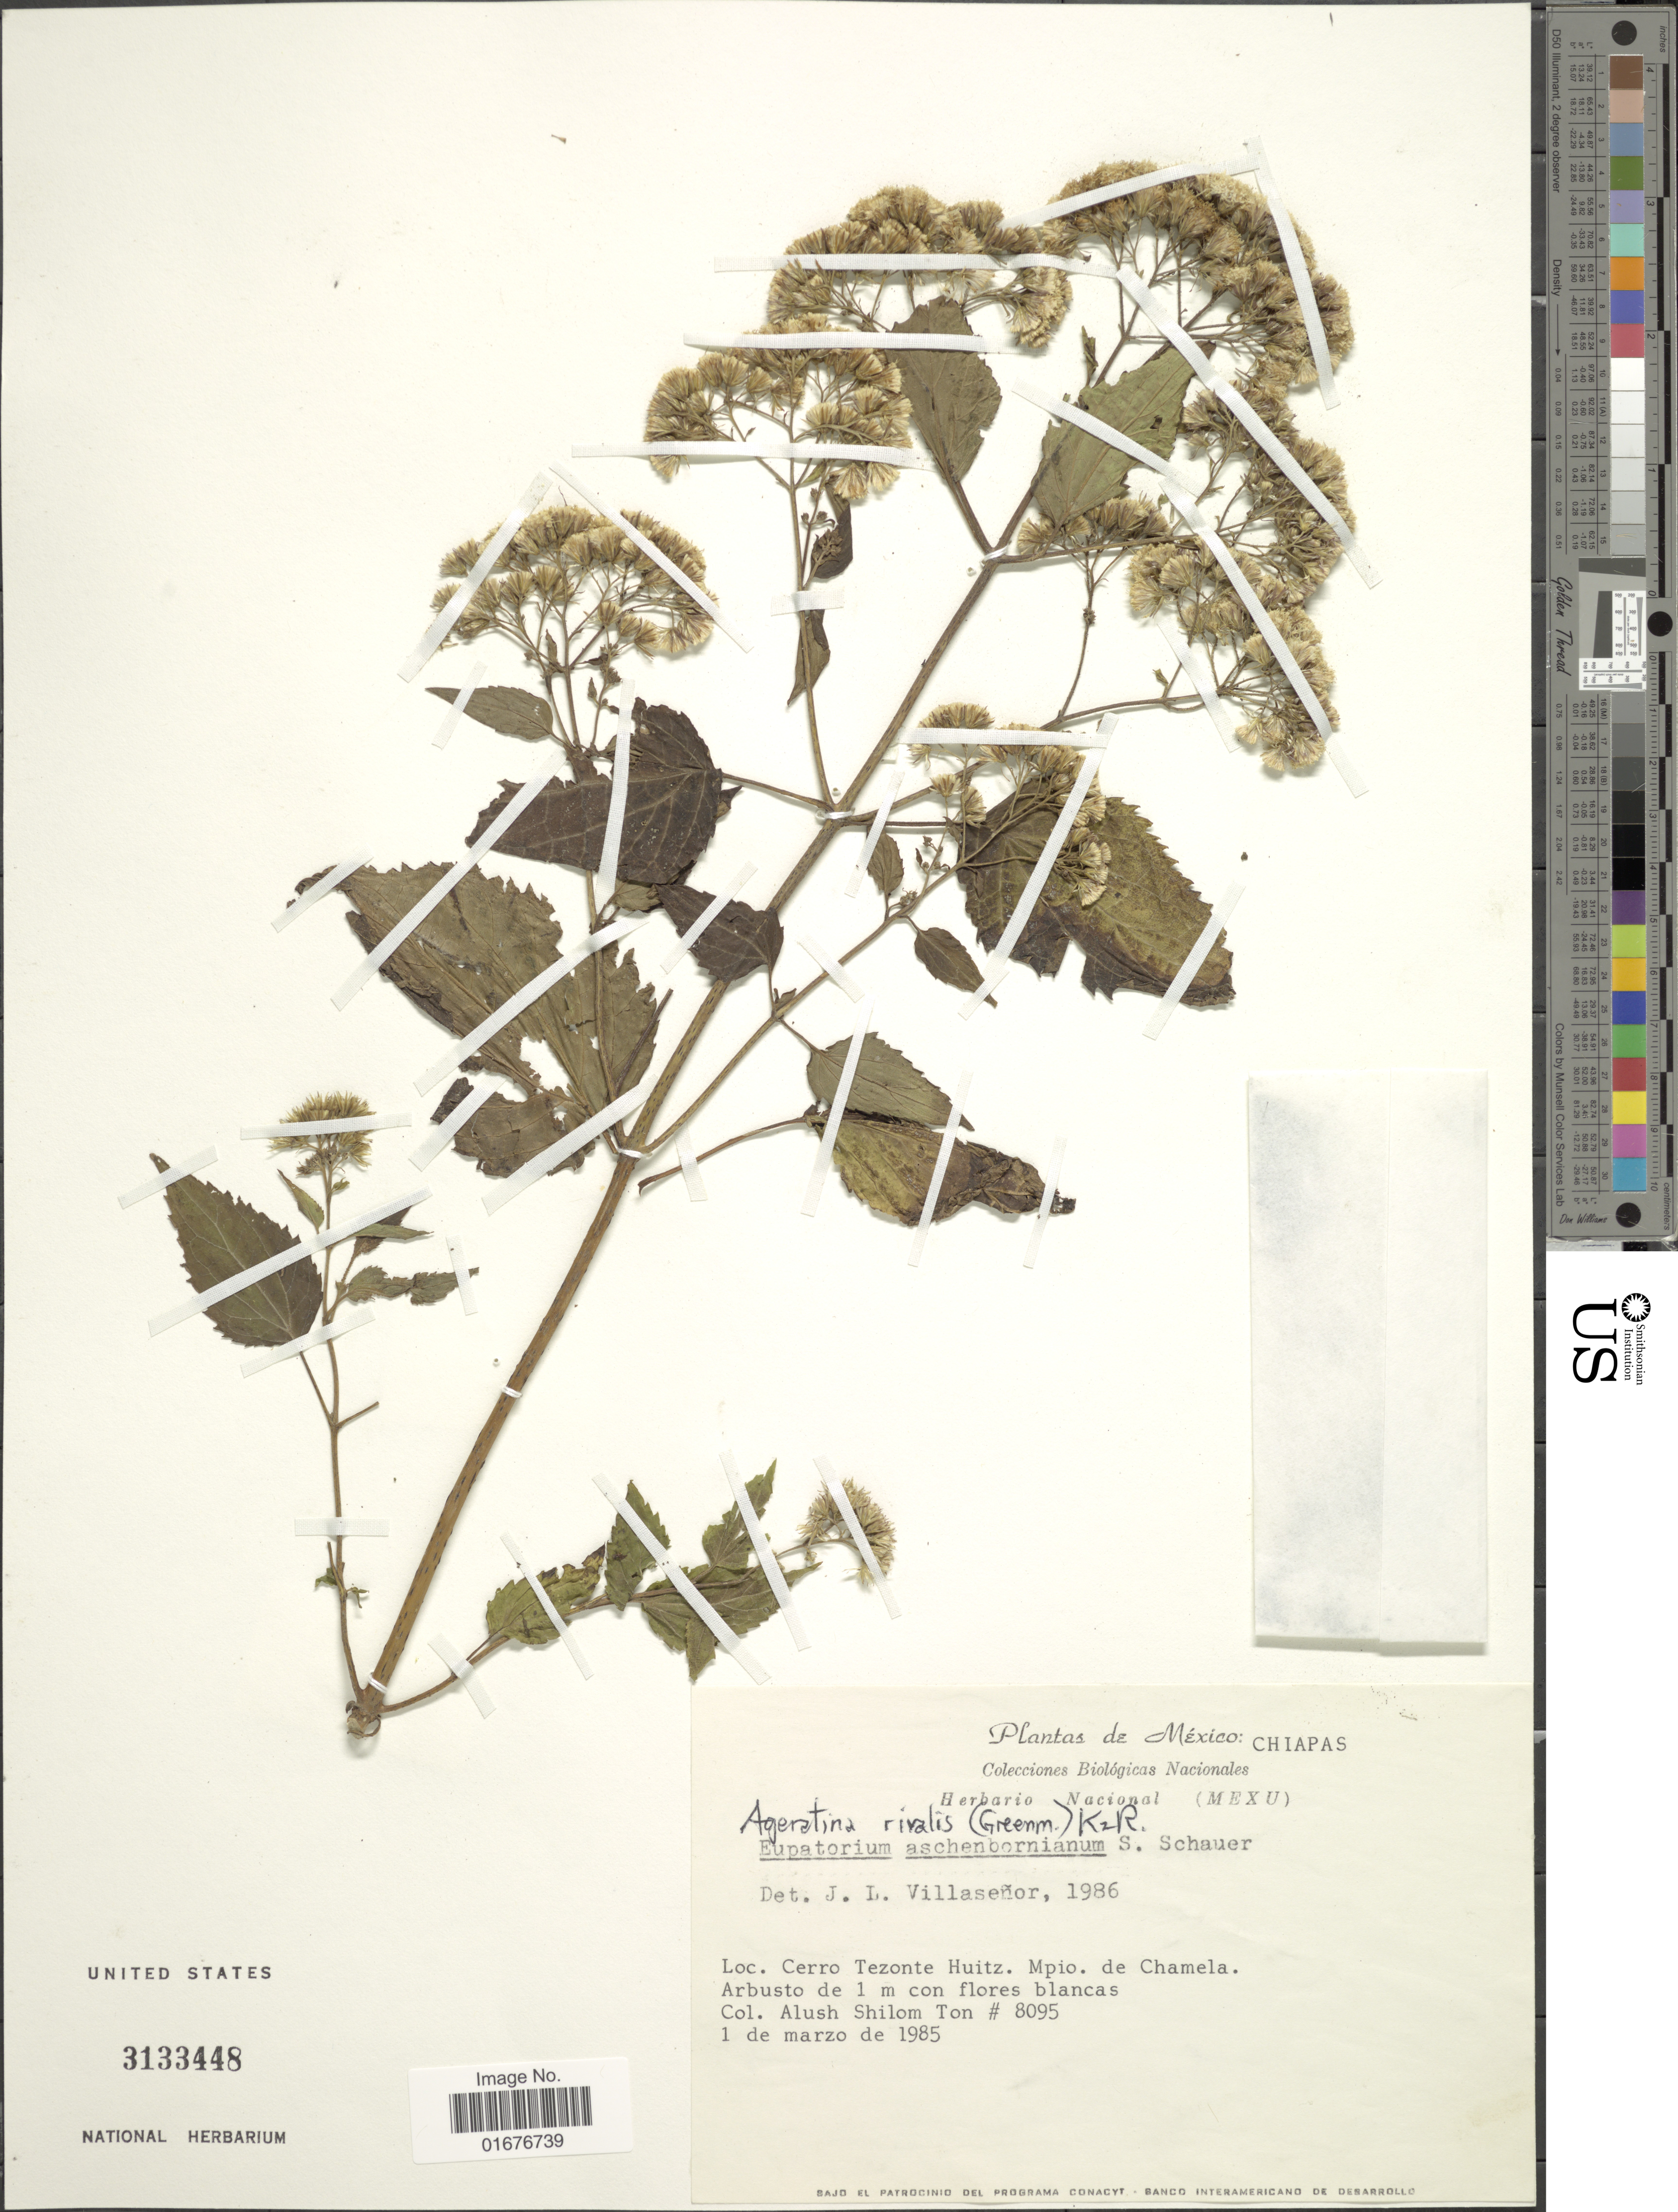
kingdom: Plantae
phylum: Tracheophyta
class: Magnoliopsida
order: Asterales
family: Asteraceae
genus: Ageratina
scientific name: Ageratina rivalis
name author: (Greenm.) R.M. King & H. Rob.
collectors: A. M. Ton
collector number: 8095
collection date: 1985-03-01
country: Mexico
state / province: Chiapas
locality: Cerro Tezonte Huitz., Mpio. de Chamela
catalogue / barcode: US 3133448